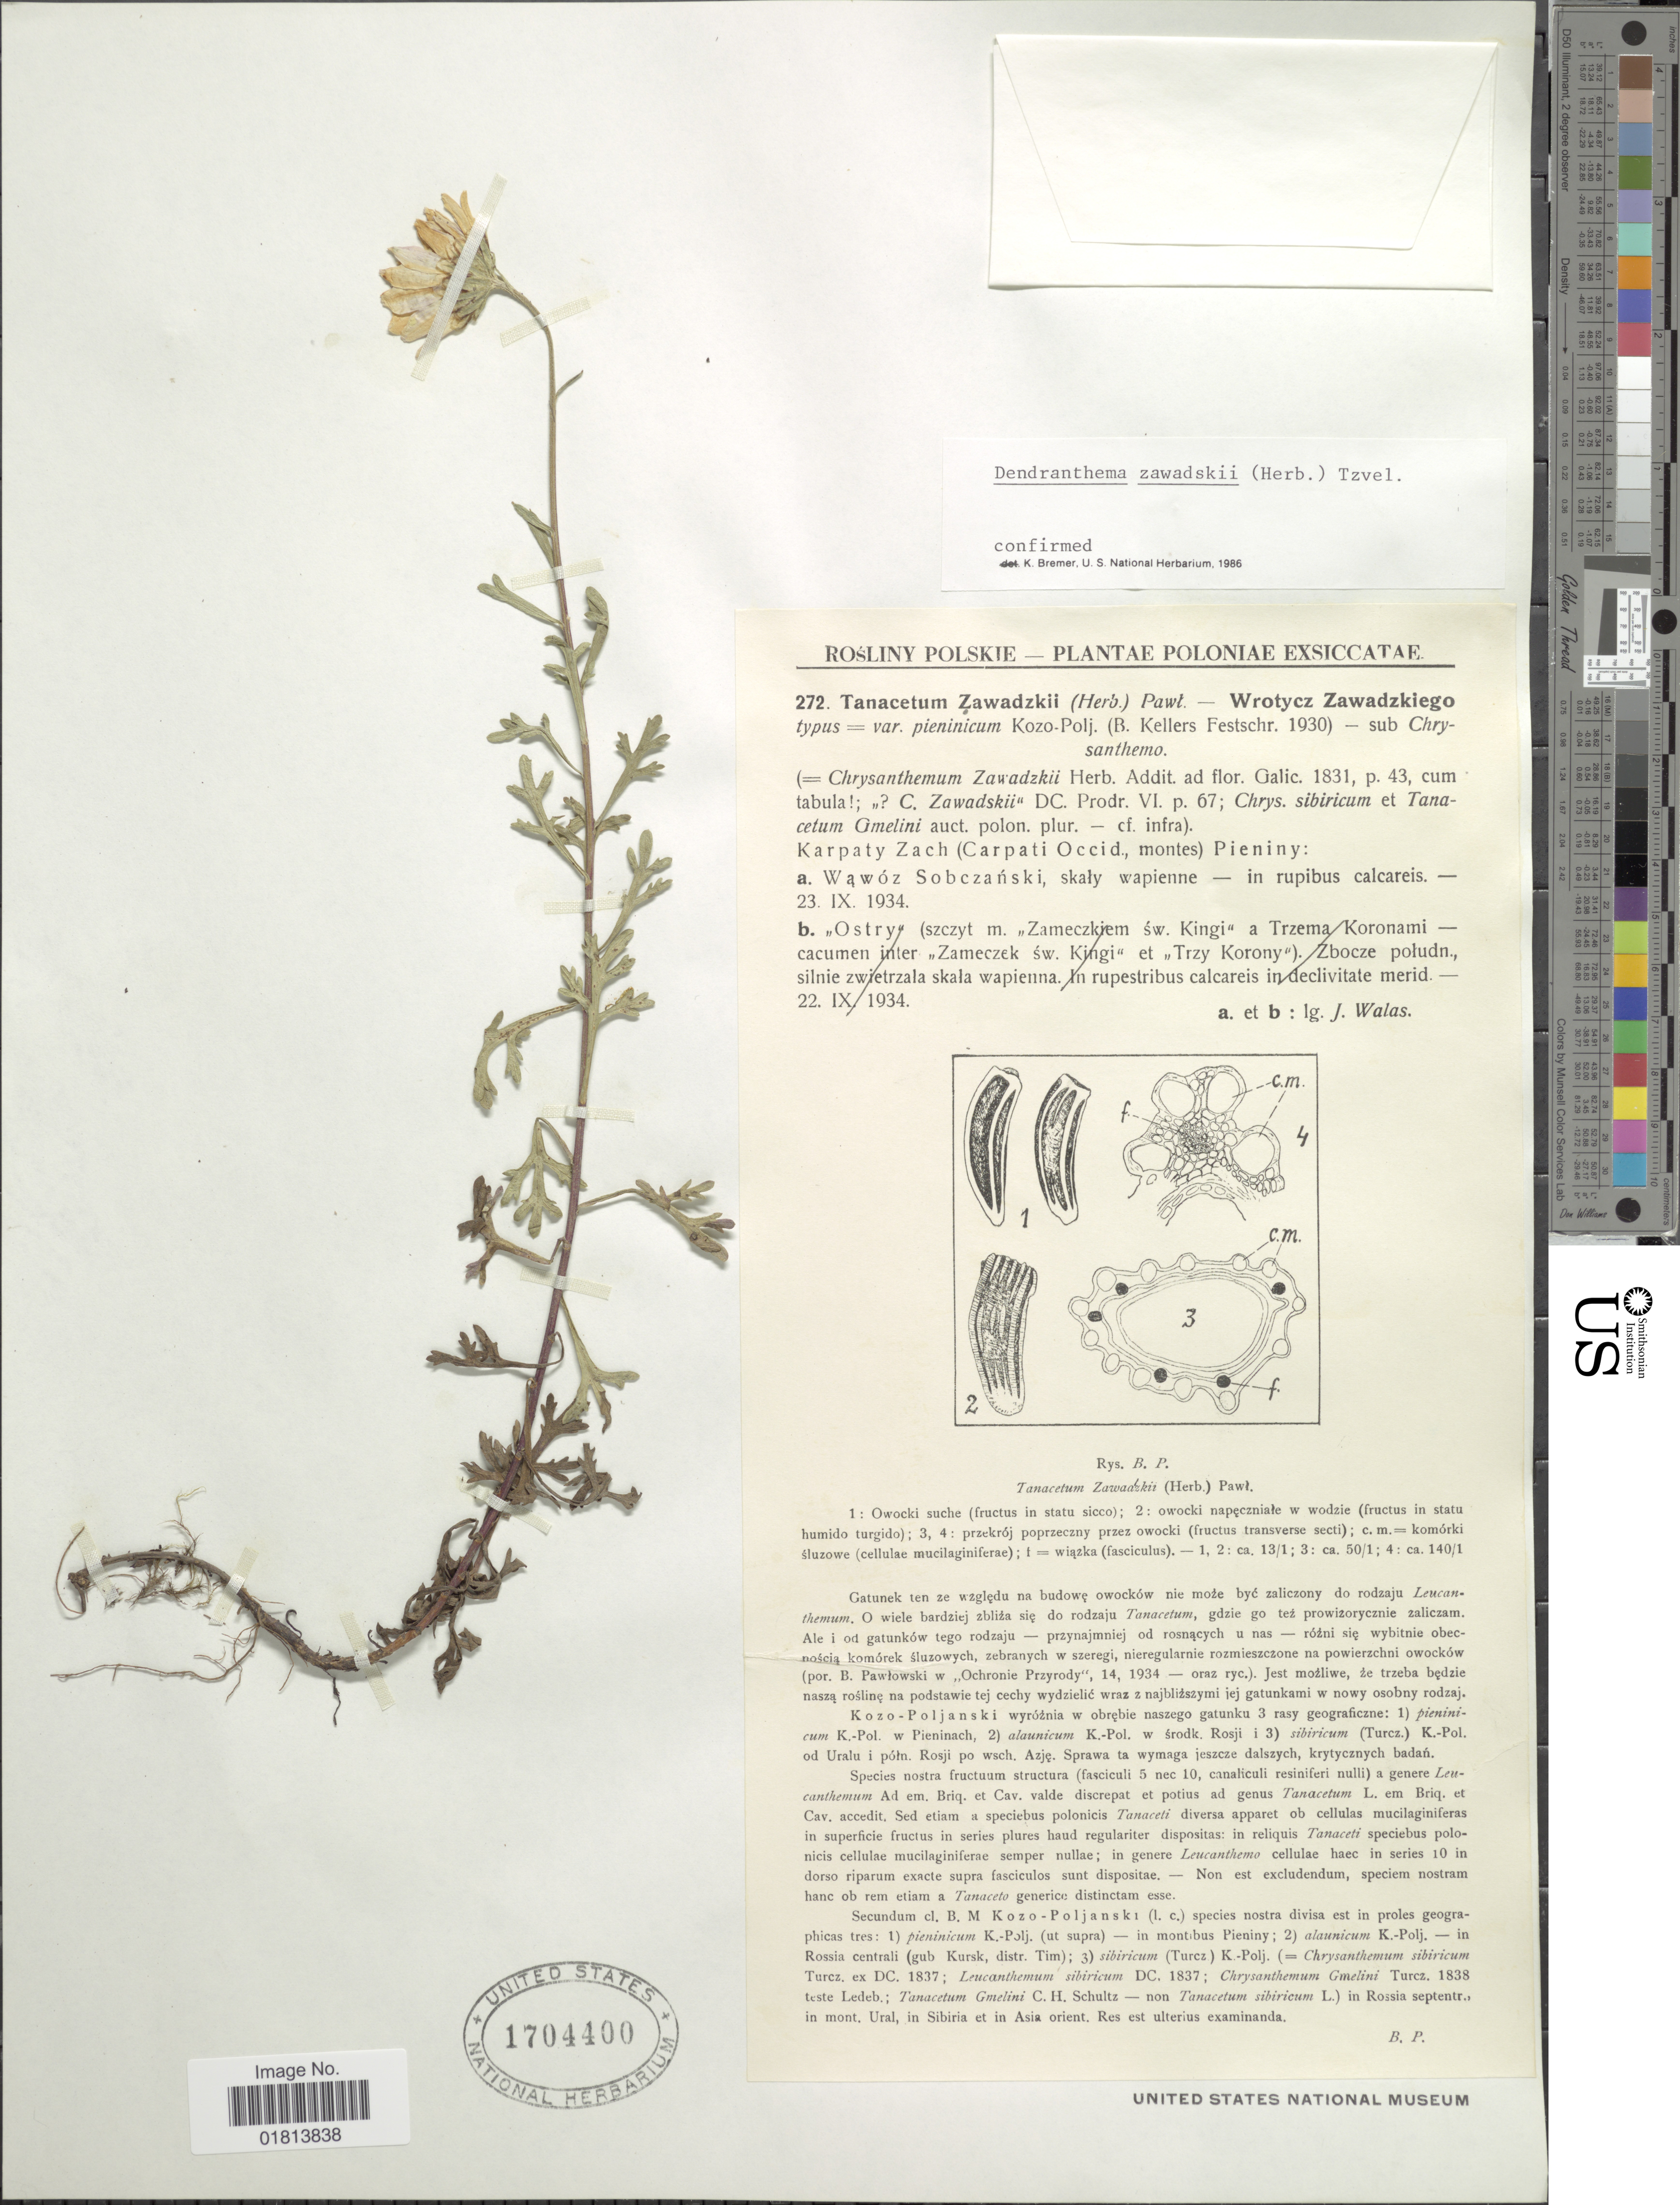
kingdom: Plantae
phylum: Tracheophyta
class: Magnoliopsida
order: Asterales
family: Asteraceae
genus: Dendranthema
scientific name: Dendranthema zawadskii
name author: (Herbich) Tzvelev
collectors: J. Walas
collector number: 272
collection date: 1934-09-23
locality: Wawoz Sobczanski, skaly wapienne, in rupibus calcareis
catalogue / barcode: US 170440